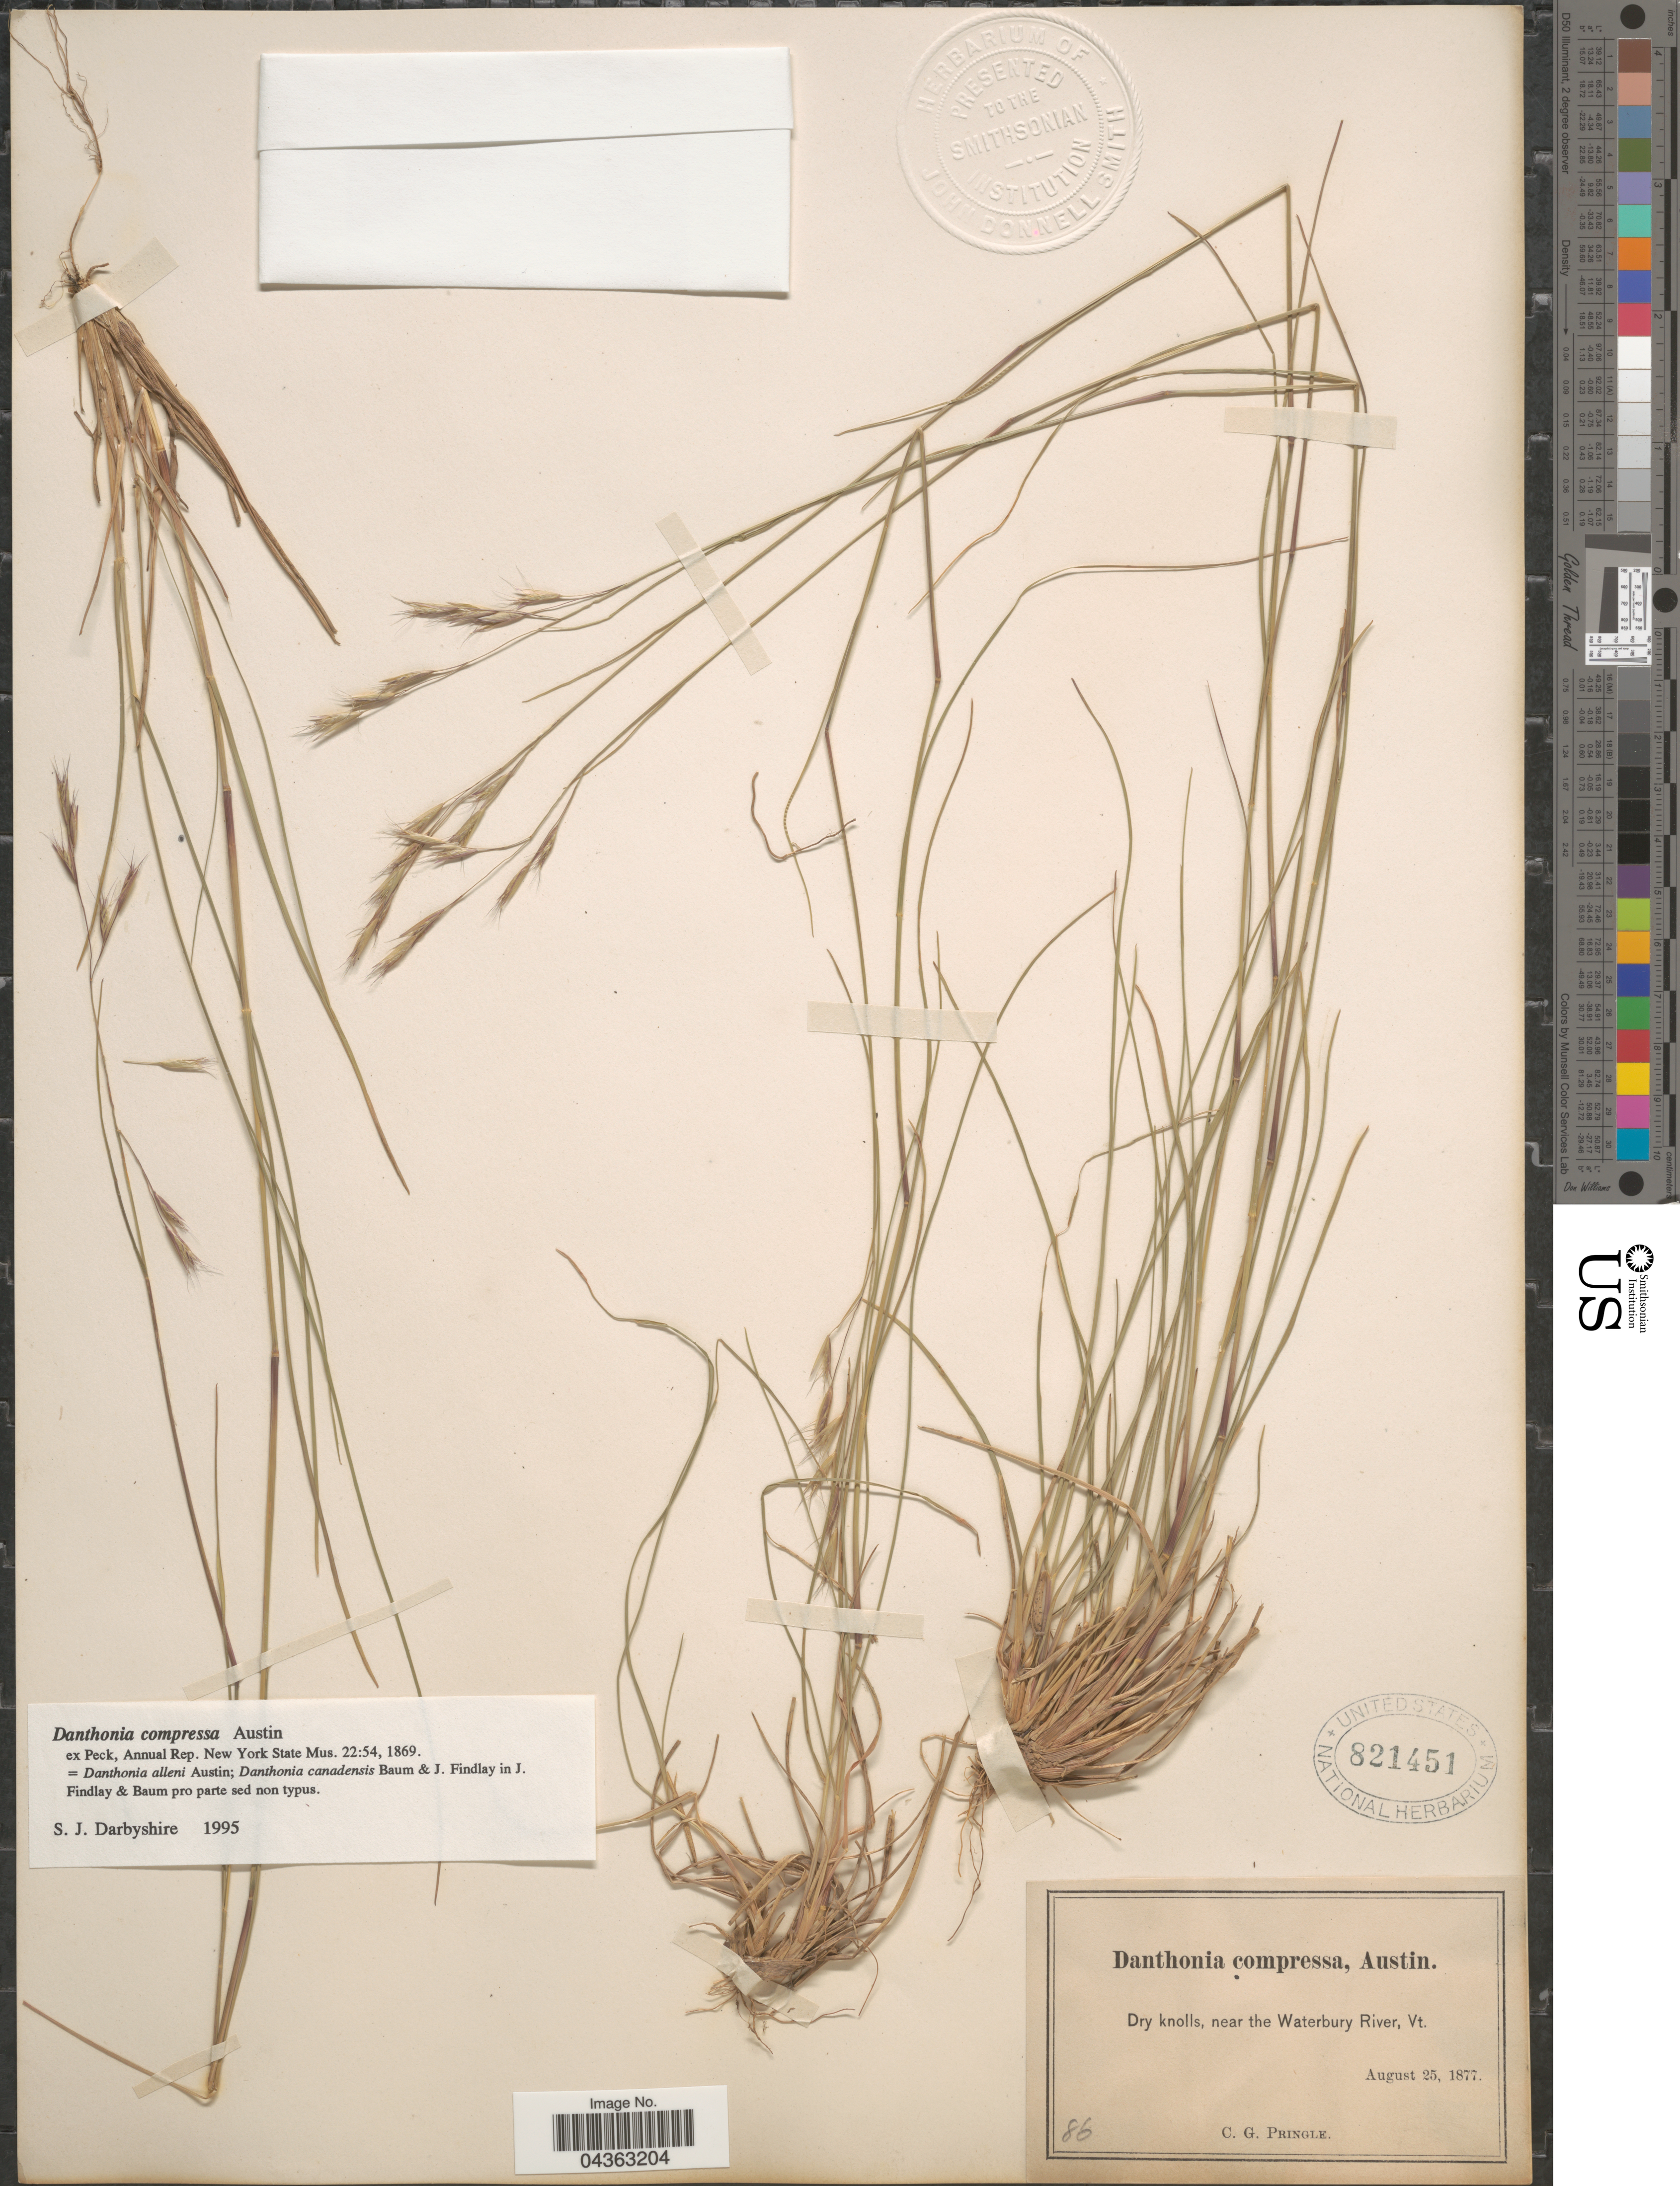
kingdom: Plantae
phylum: Tracheophyta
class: Liliopsida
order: Poales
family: Poaceae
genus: Danthonia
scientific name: Danthonia compressa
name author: Austin in F. Peck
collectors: C. G. Pringle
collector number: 86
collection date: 1877-08-25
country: United States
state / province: Vermont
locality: Dry knolls, near the Waterbury River.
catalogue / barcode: US 821451